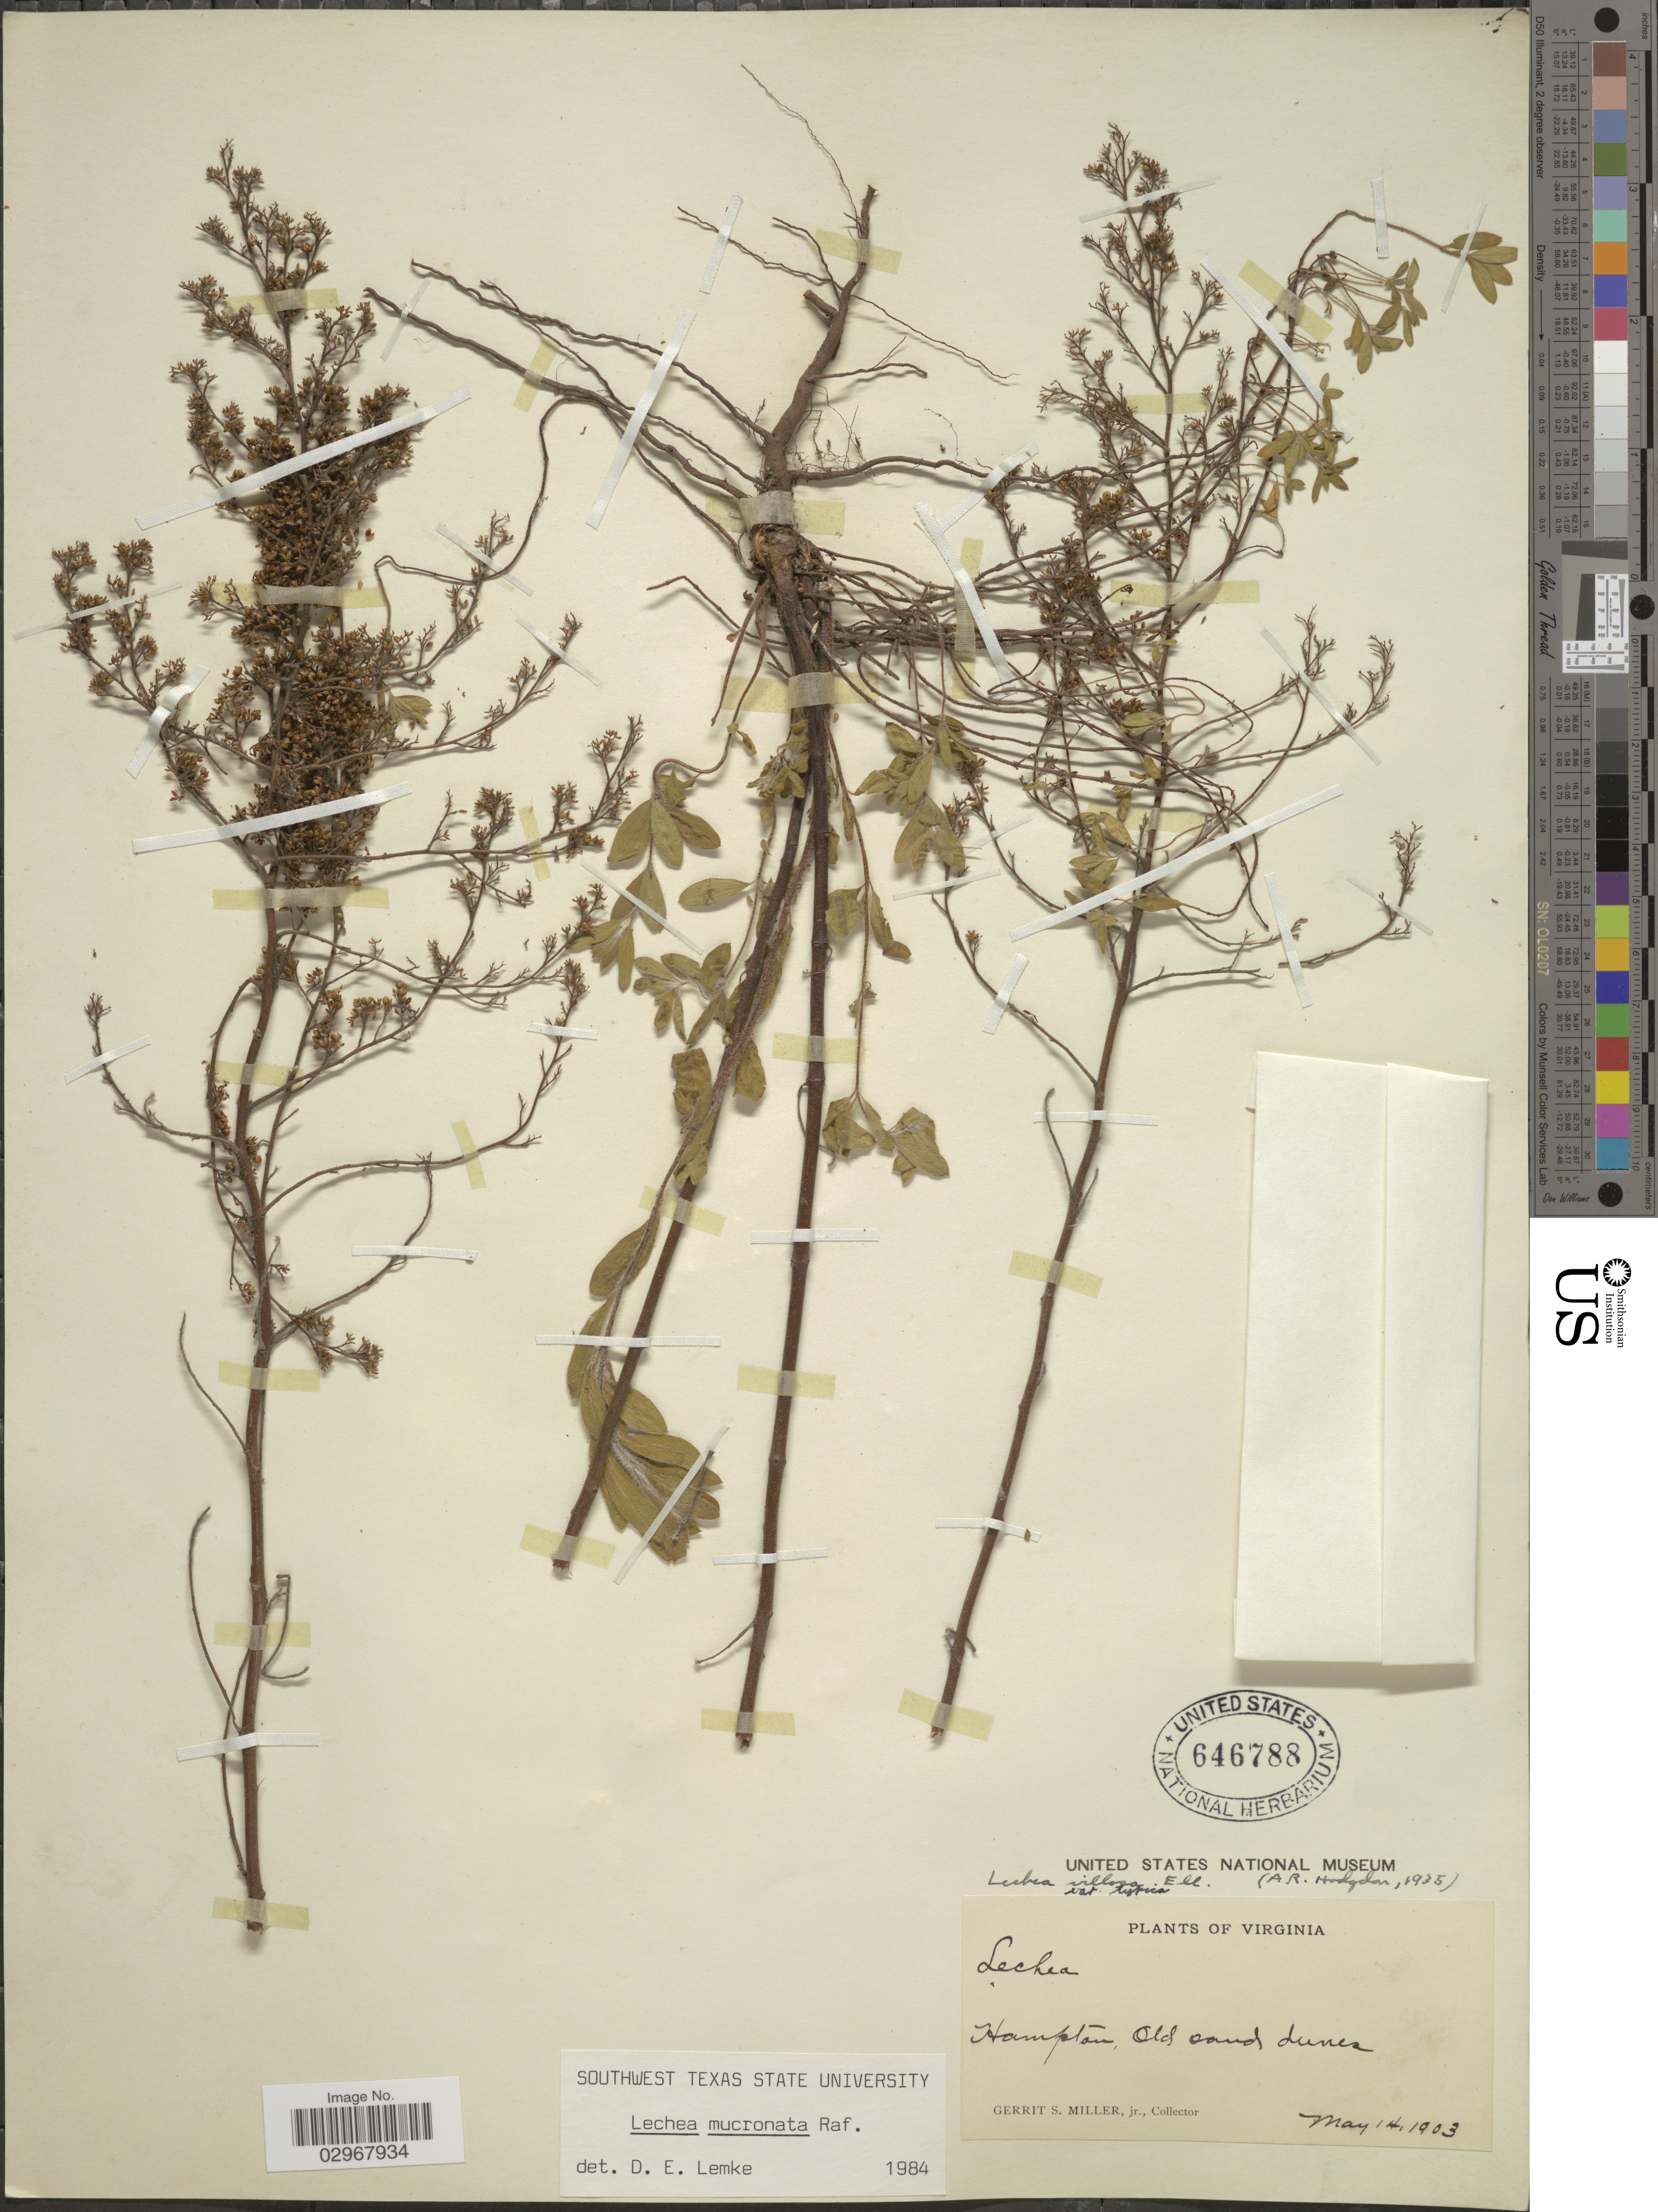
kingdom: Plantae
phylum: Tracheophyta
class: Magnoliopsida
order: Malvales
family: Cistaceae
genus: Lechea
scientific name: Lechea mucronata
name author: Raf.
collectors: G. S. Miller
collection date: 1903-05-14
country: United States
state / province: Virginia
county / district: City of Hampton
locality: Hampton, old sand dunes.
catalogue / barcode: US 646788